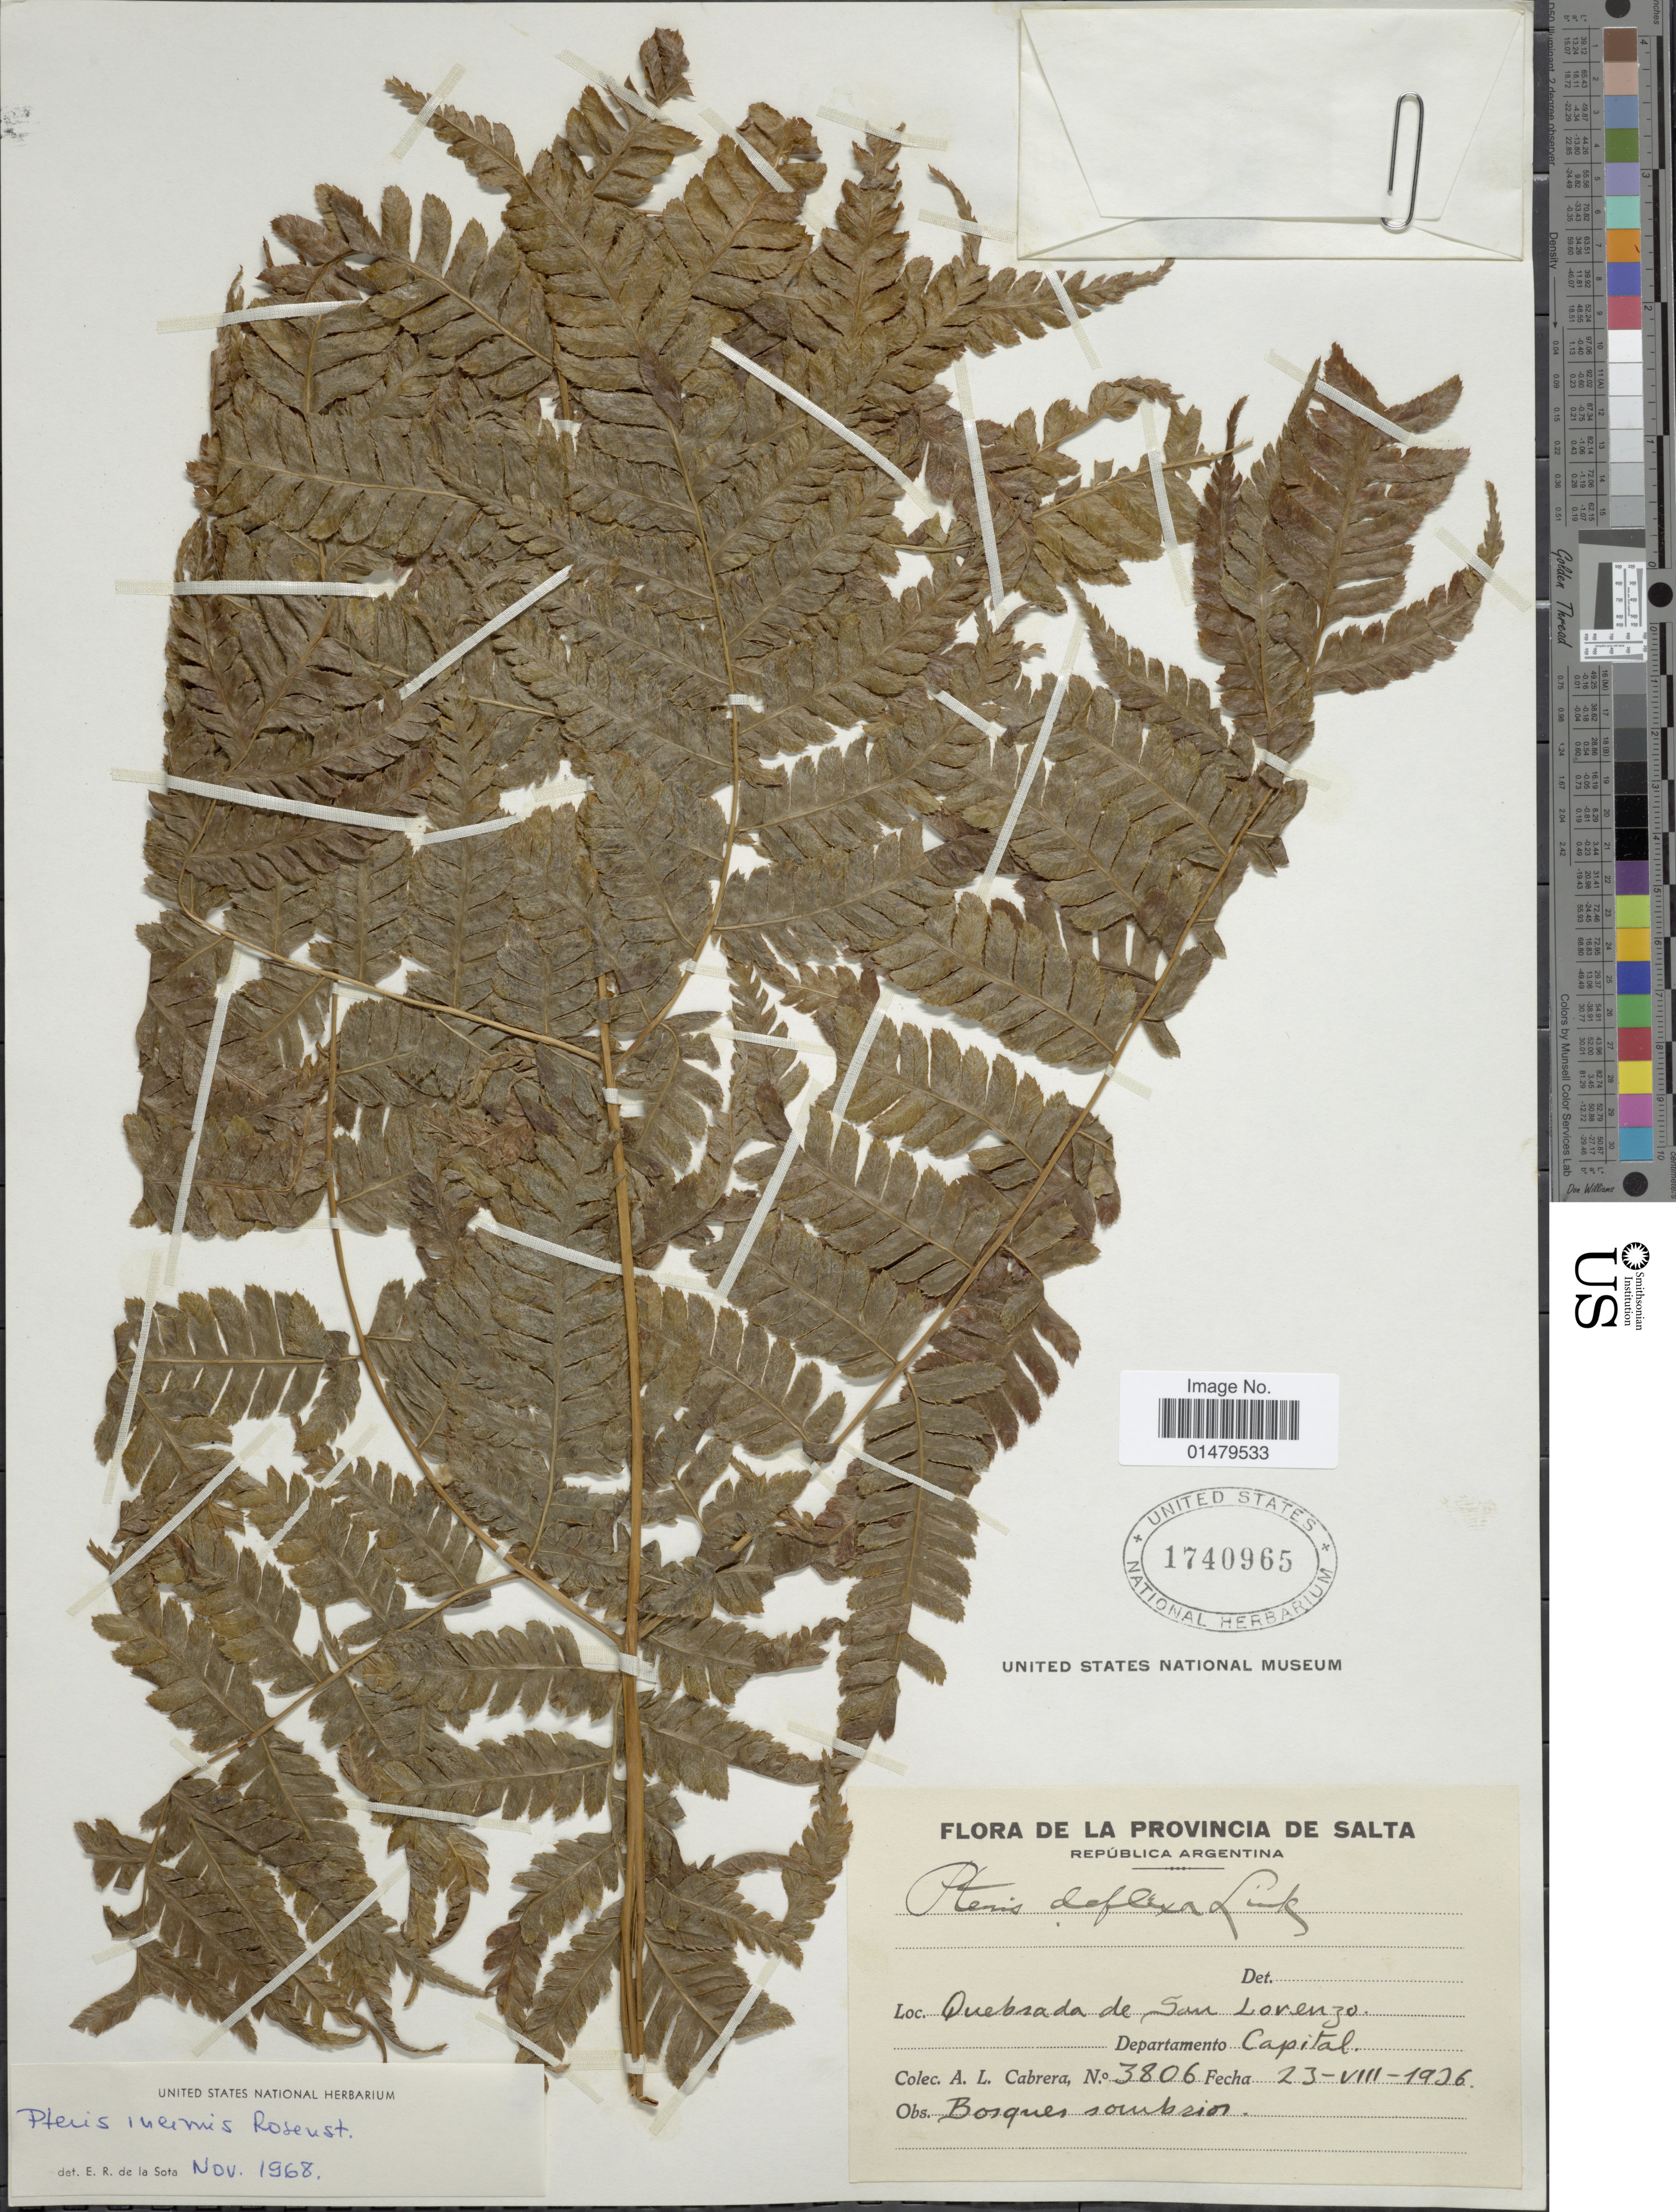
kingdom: Plantae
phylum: Tracheophyta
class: Polypodiopsida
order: Polypodiales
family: Pteridaceae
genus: Pteris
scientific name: Pteris inermis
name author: (Rosenst.) de la Sota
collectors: A. L. Cabrera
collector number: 3806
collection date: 1936-08-23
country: Argentina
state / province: Salta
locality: La Provincia de Salta. Republica Argentina. Quebrada de San Lorenzo. Departamento Capital.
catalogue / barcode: US 1740965